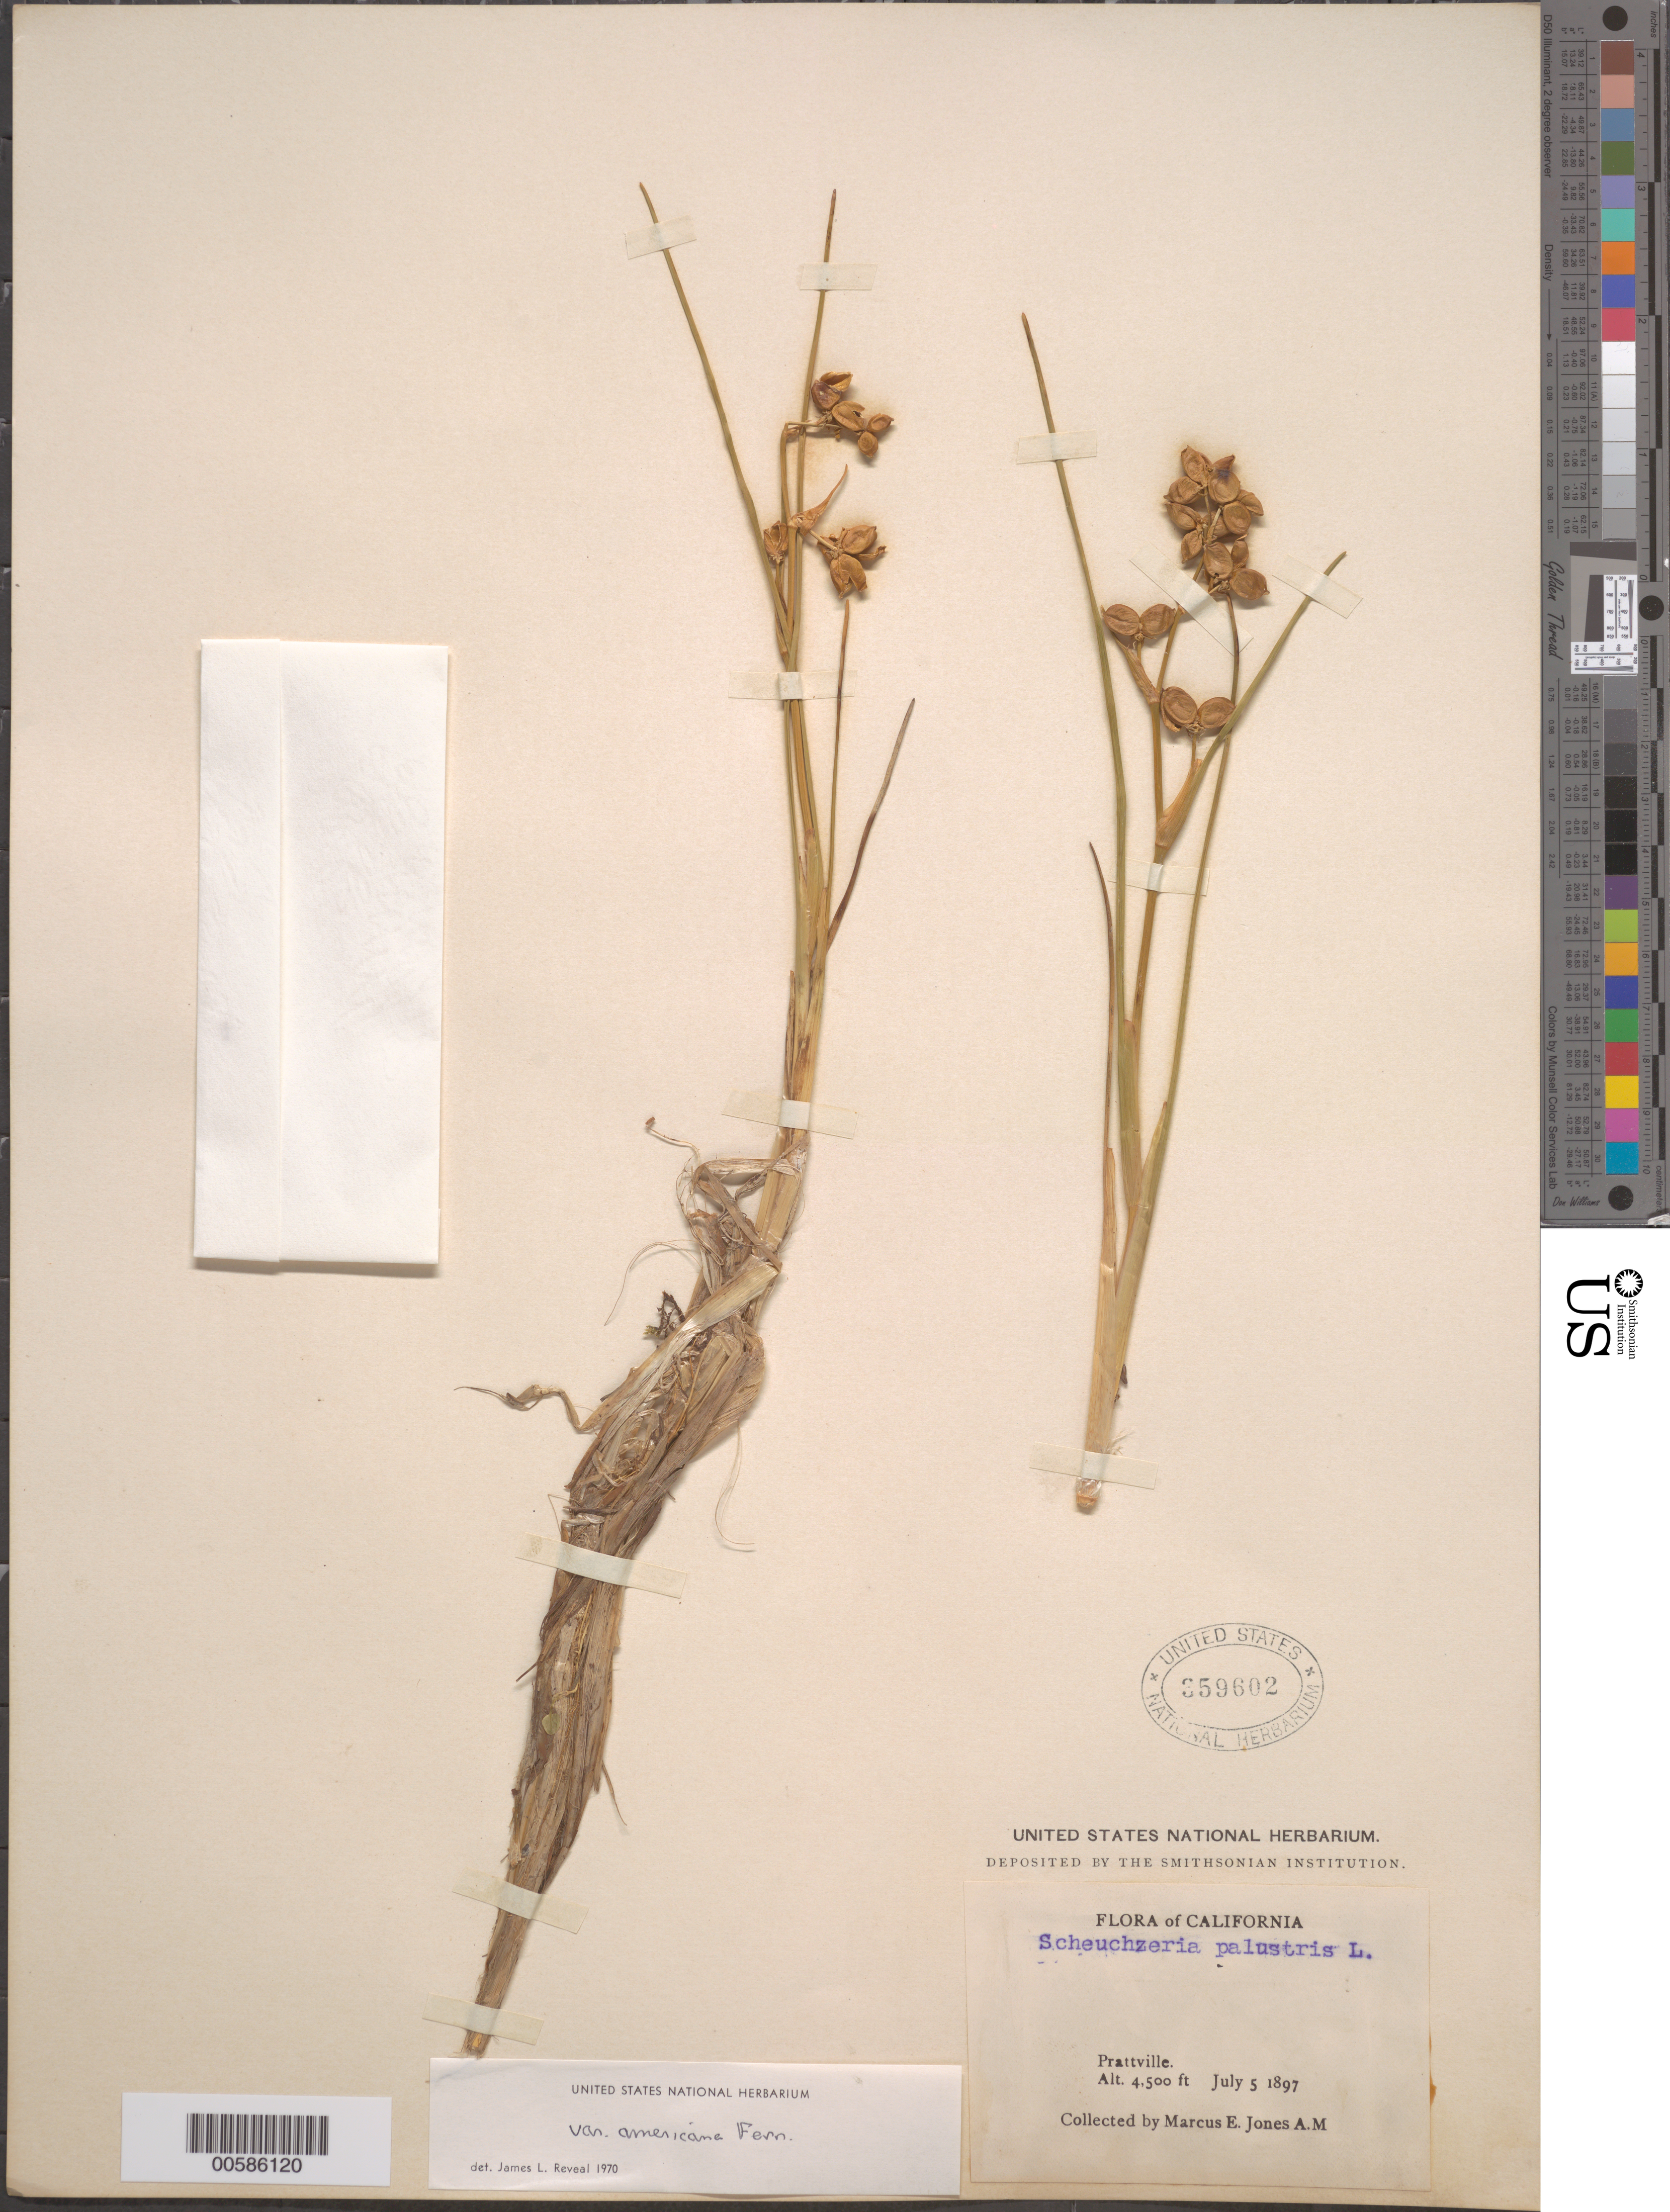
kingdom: Plantae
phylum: Tracheophyta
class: Liliopsida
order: Alismatales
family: Scheuchzeriaceae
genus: Scheuchzeria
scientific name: Scheuchzeria palustris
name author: L.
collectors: M. E. Jones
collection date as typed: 05 Jul 1897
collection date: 1897-07-05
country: United States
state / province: California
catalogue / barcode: US 359602